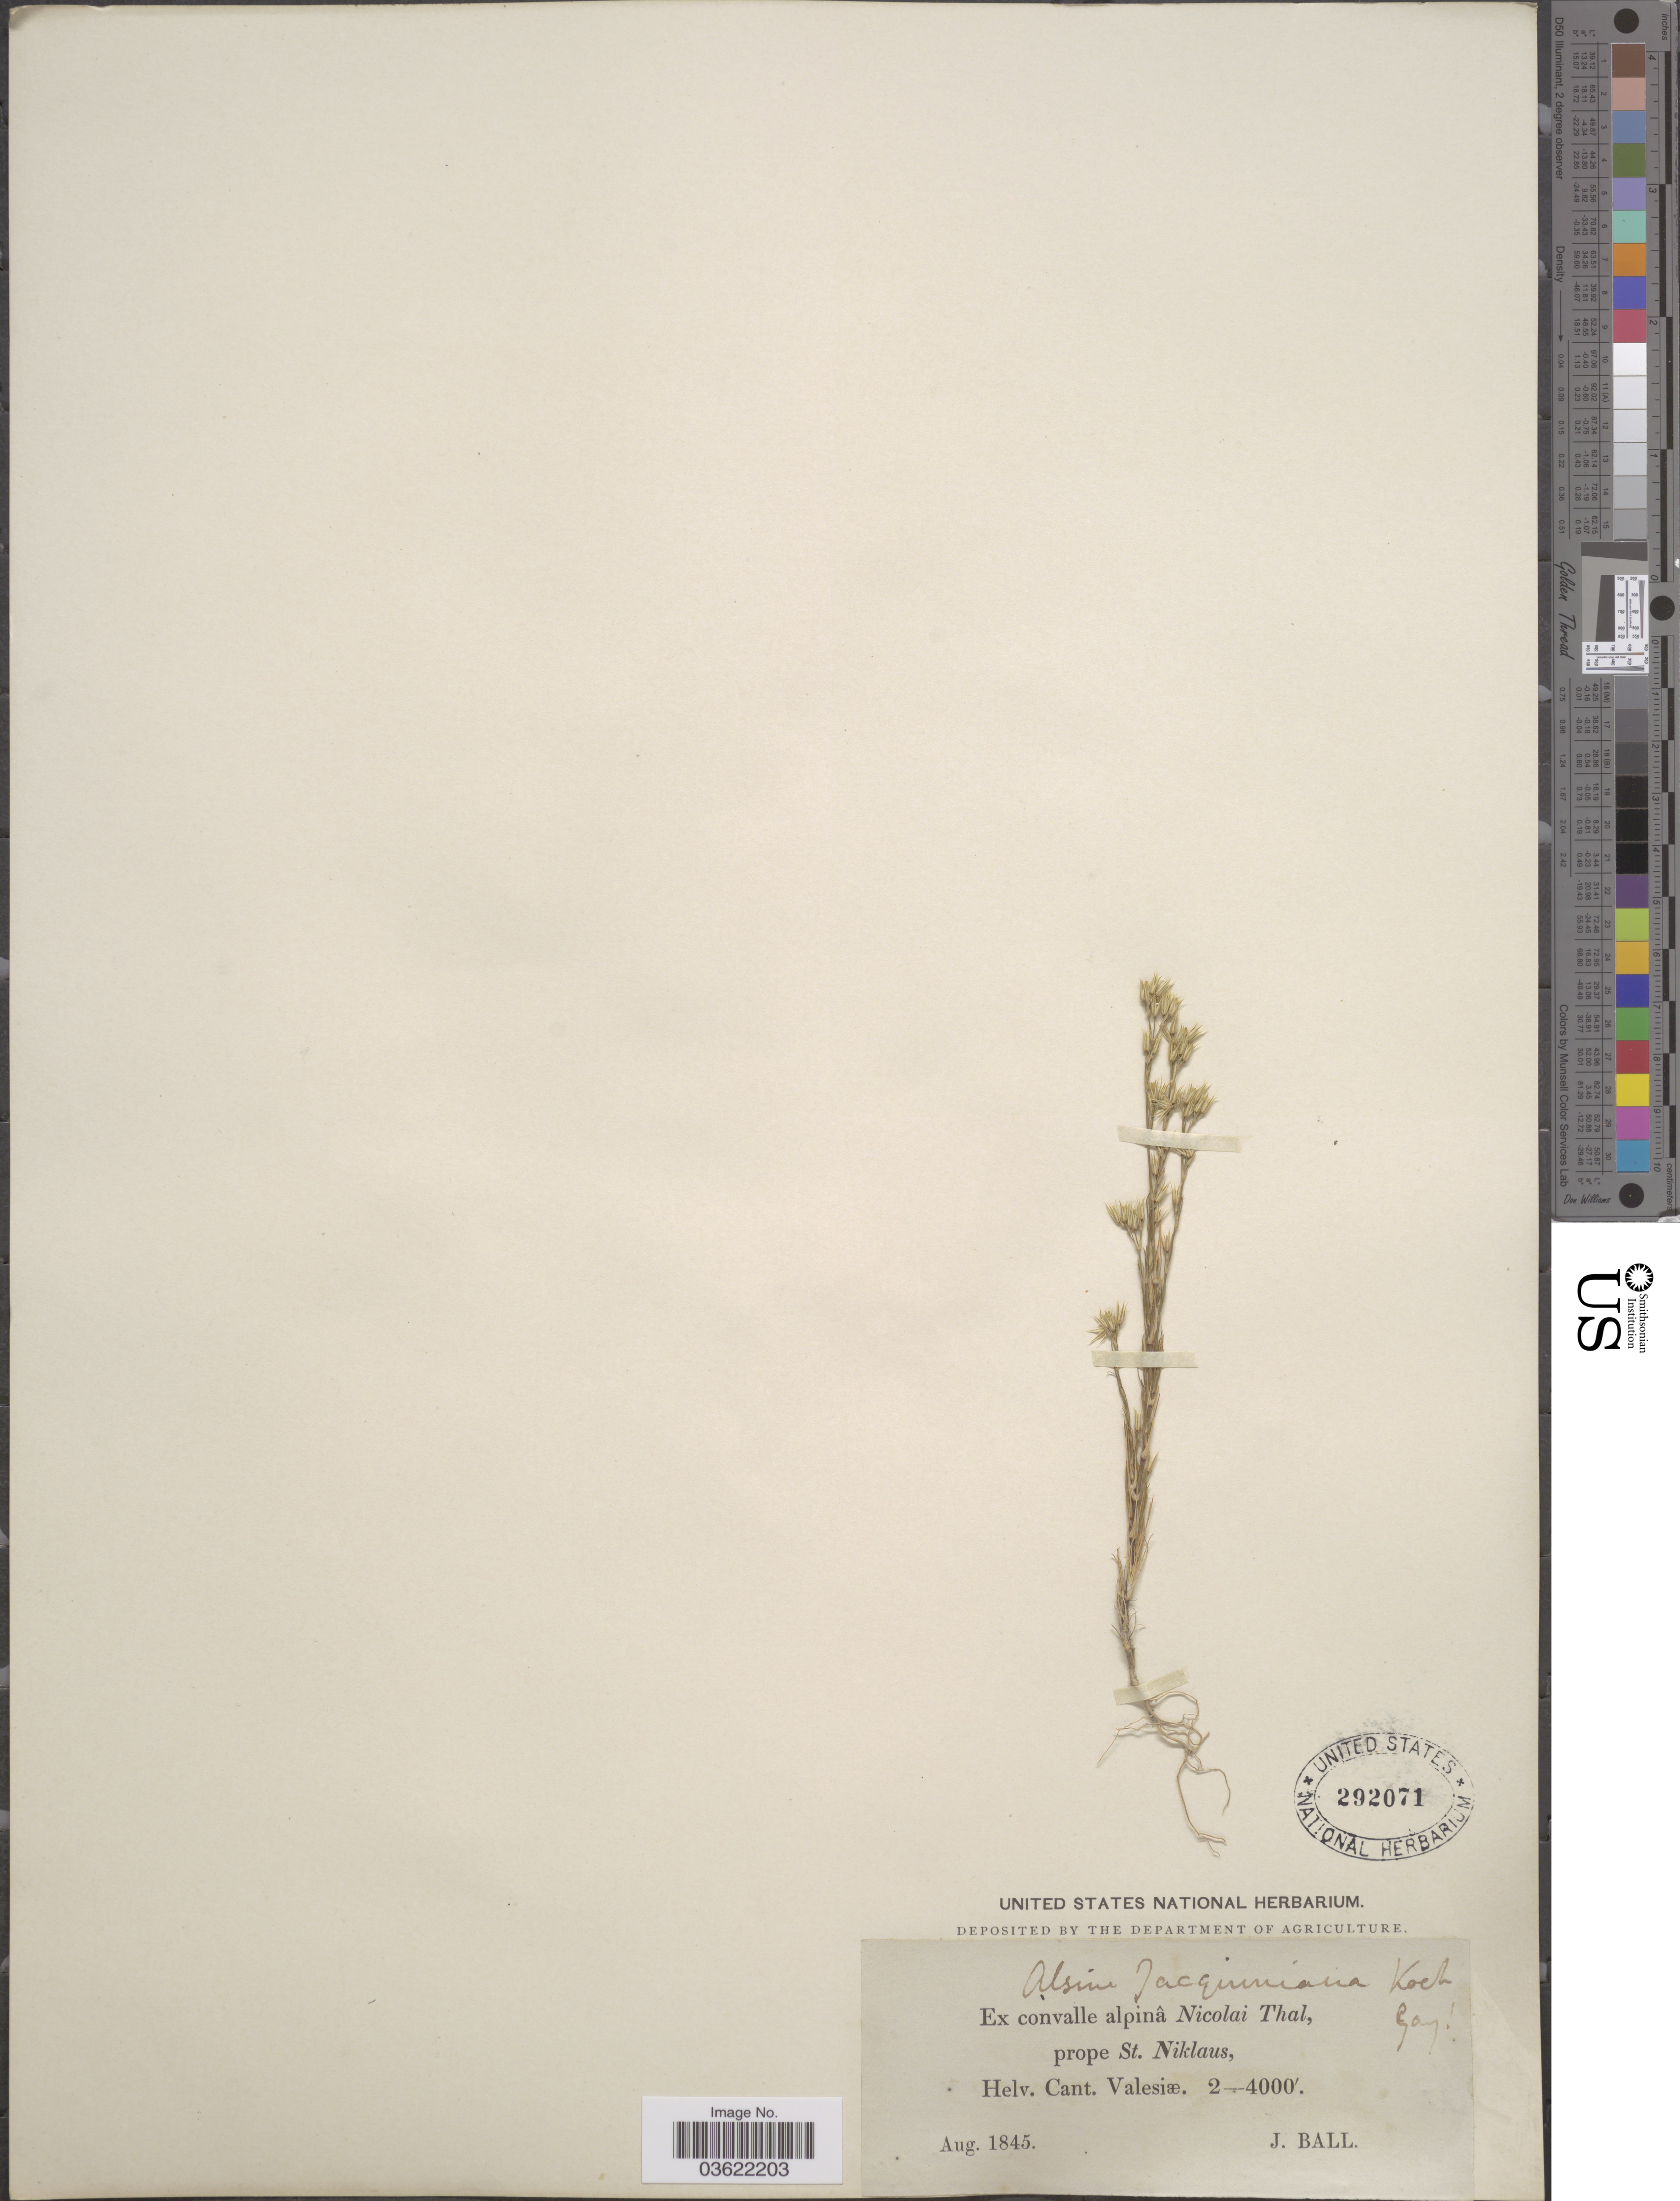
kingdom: Plantae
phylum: Tracheophyta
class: Magnoliopsida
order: Caryophyllales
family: Caryophyllaceae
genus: Arenaria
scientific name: Arenaria jacquiniana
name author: Koch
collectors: J. Ball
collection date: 1845-08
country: Switzerland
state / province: Valais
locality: Ex convalle alpinâ Nicolai Thal, prope St. Niklaus, Helv. Cant. Valesiæ.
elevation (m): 610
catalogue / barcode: US 292071